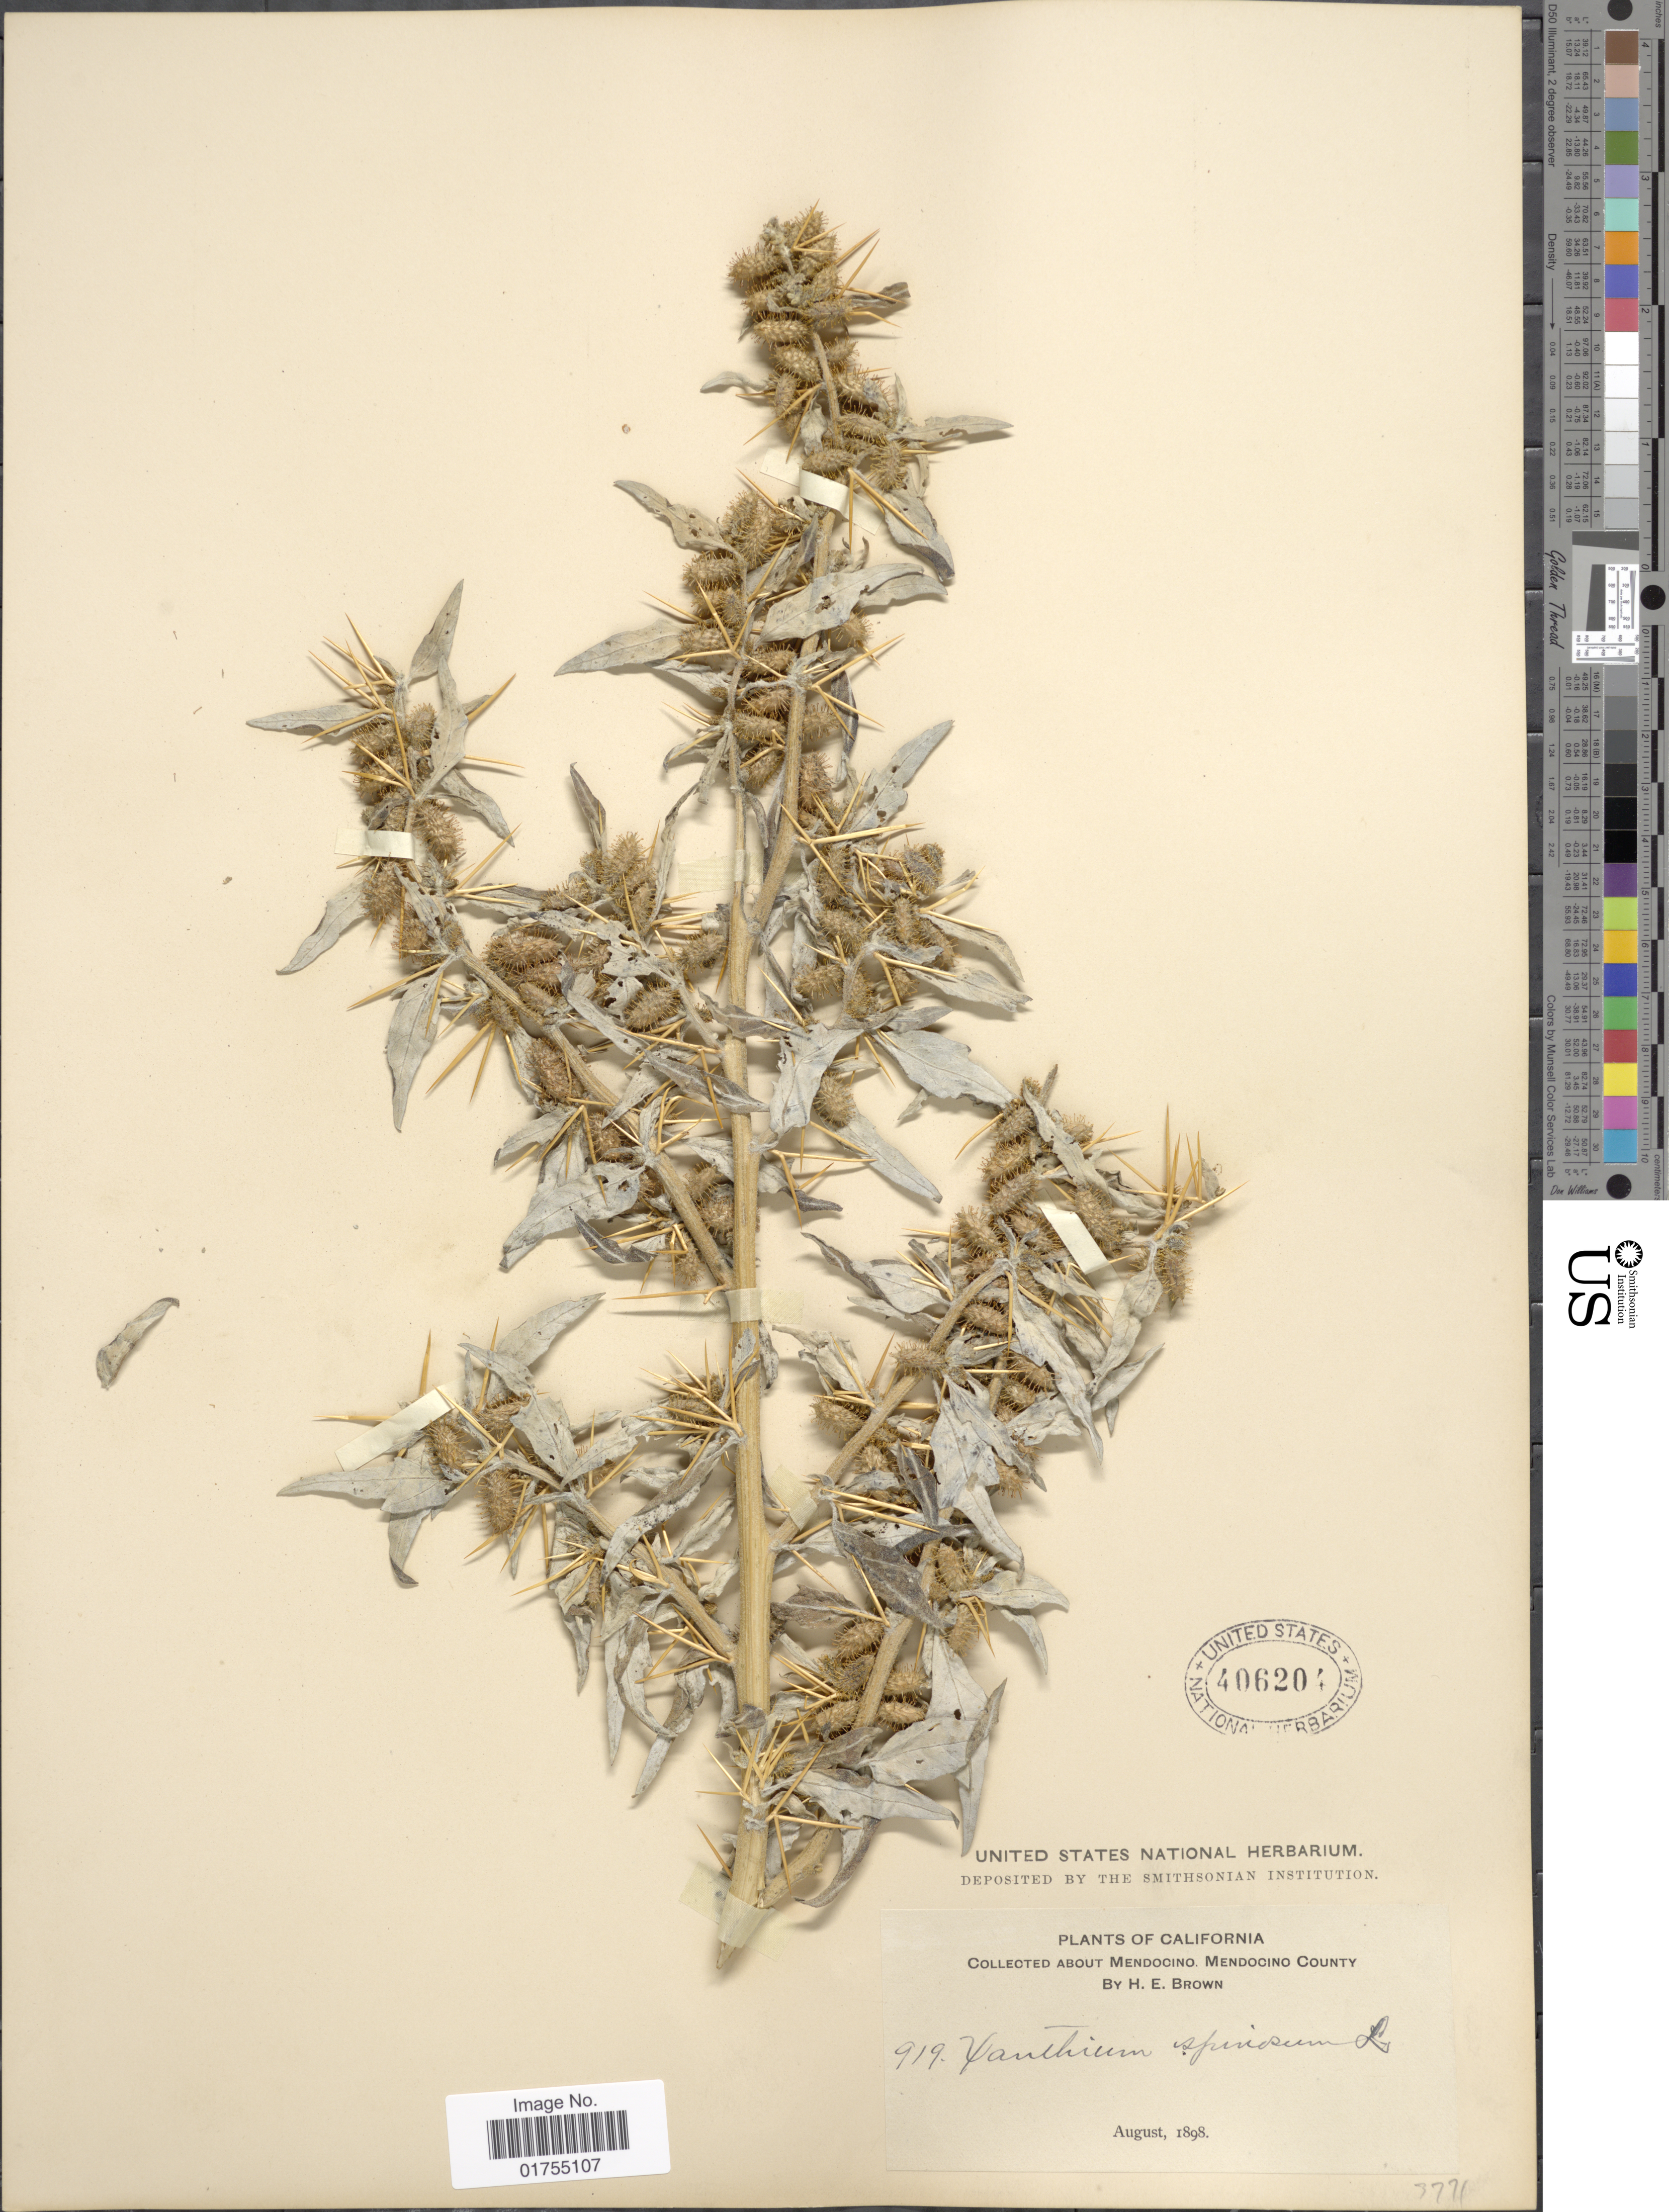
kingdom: Plantae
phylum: Tracheophyta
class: Magnoliopsida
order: Asterales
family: Asteraceae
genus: Xanthium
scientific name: Xanthium spinosum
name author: L.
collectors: H. E. Brown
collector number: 919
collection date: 1898-08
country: United States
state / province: California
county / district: Mendocino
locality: About Mendocino. Mendocino County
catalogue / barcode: US 406204